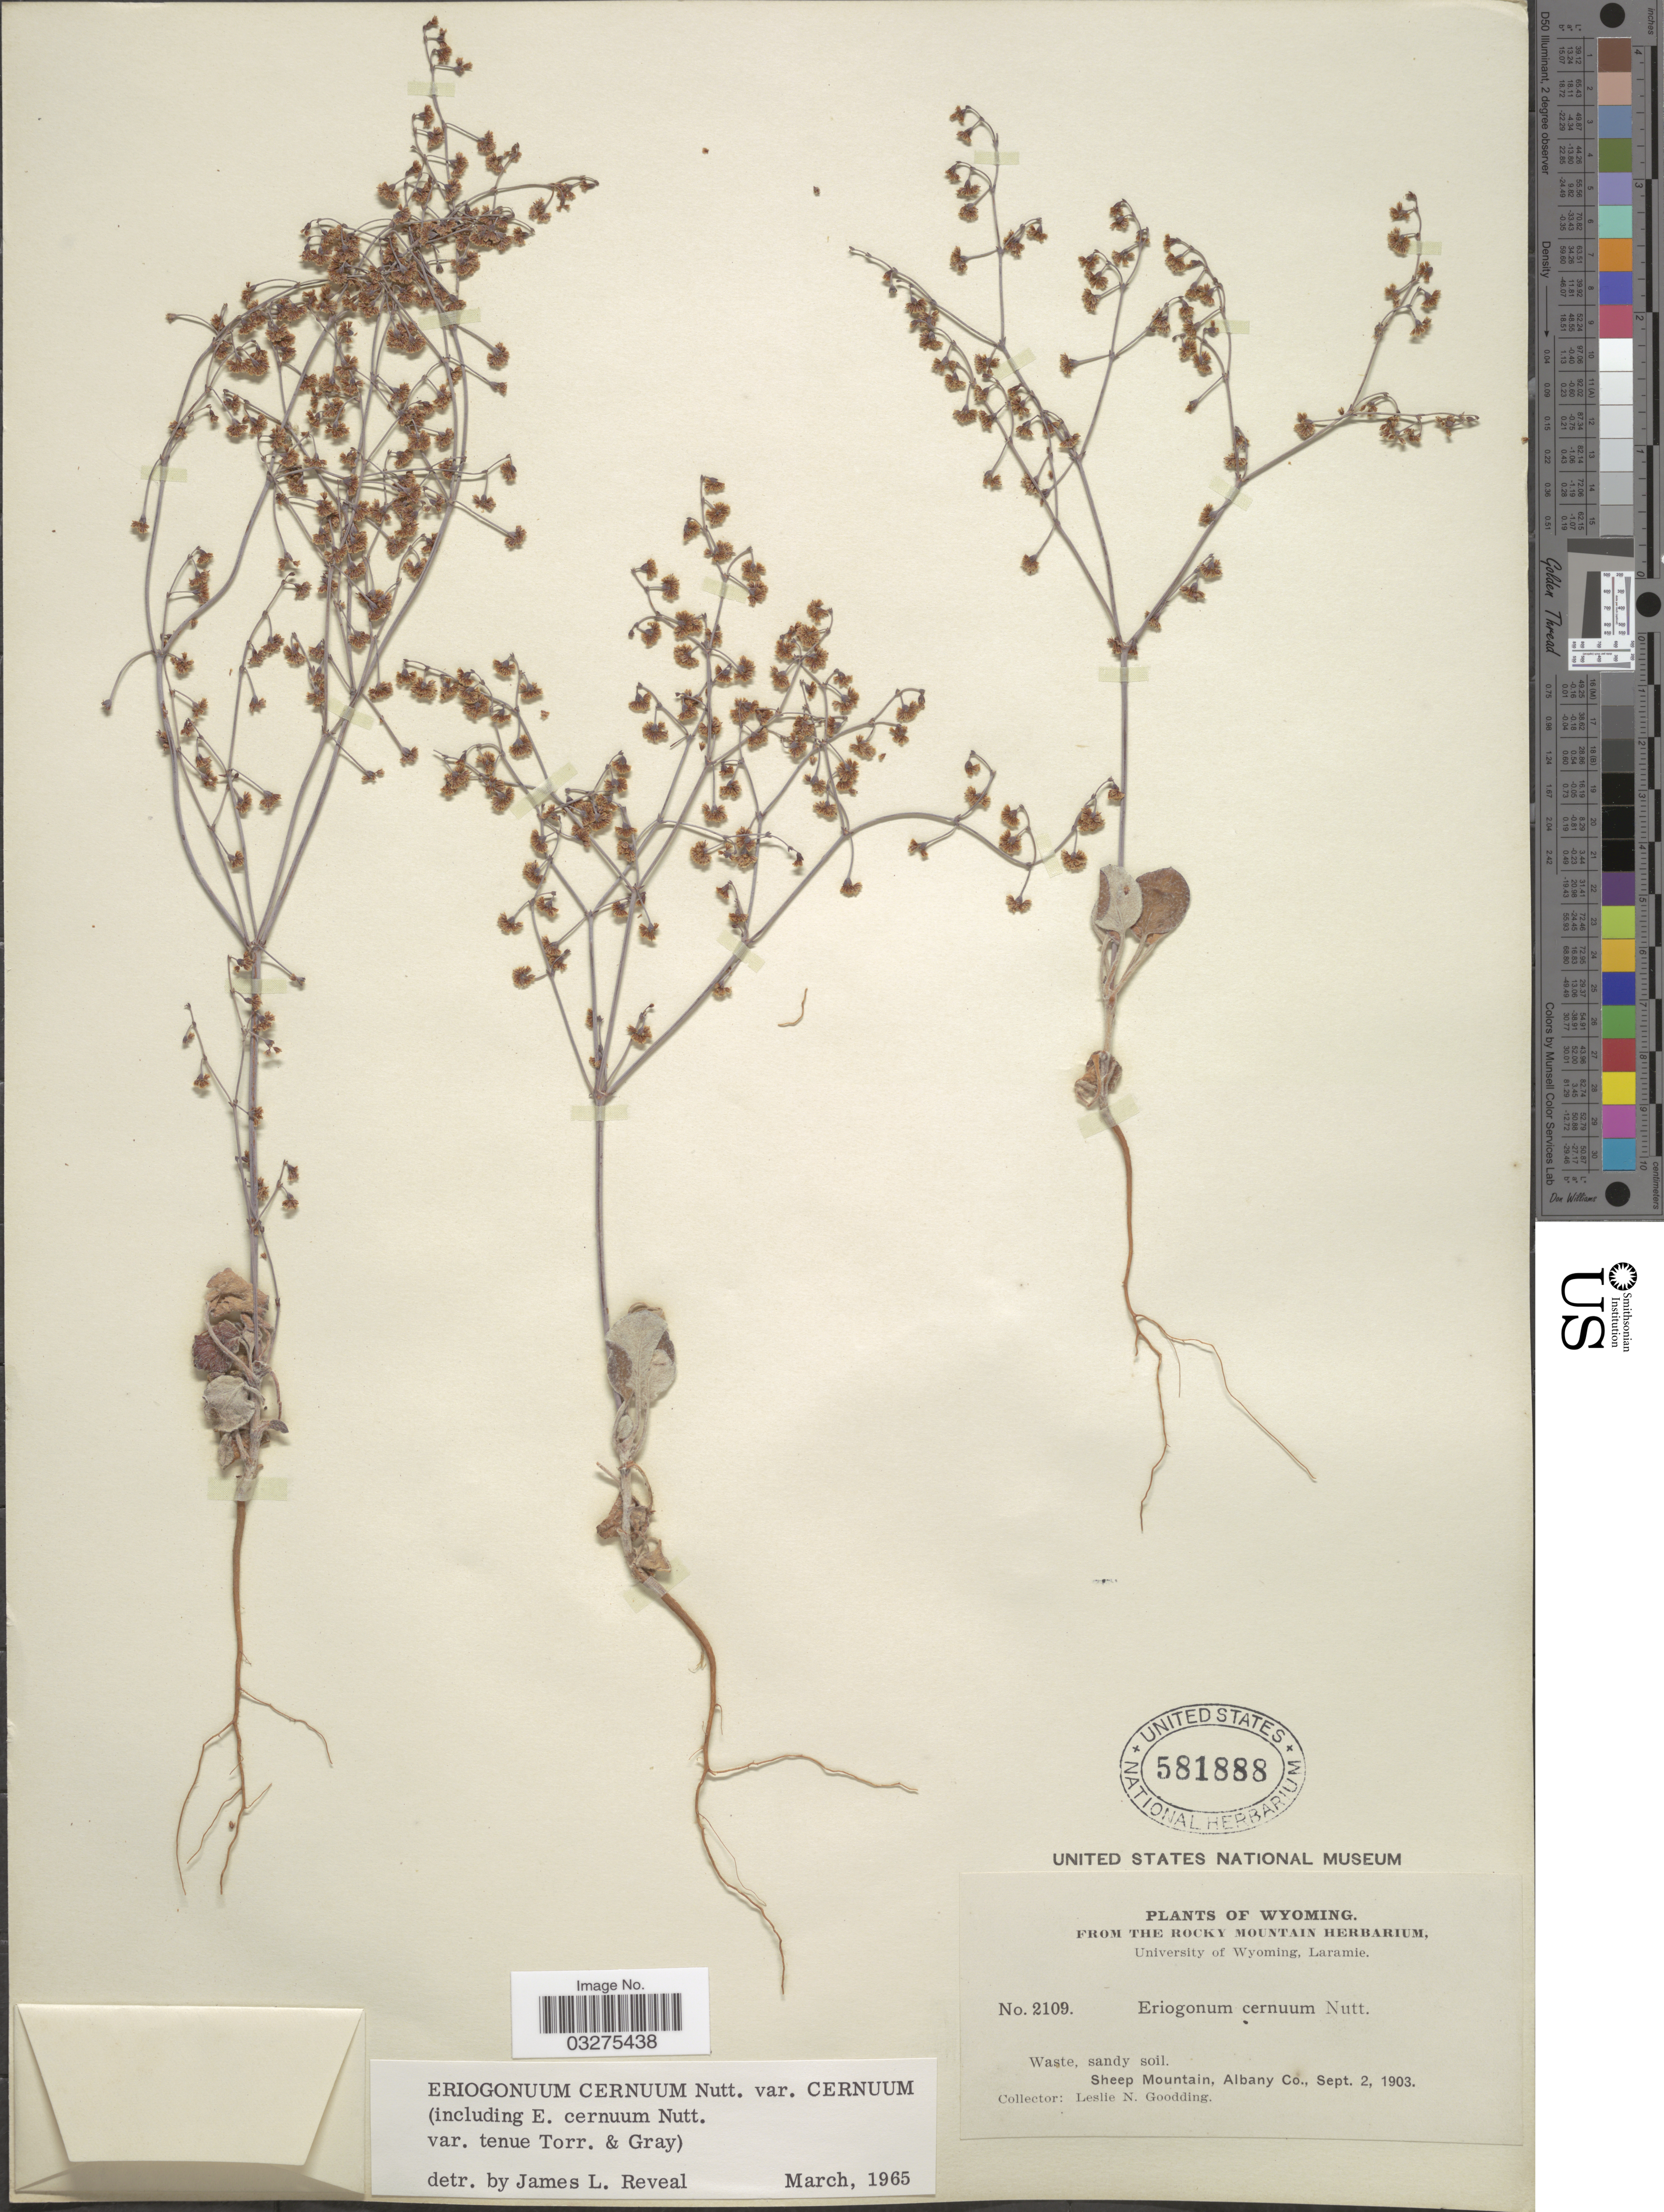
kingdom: Plantae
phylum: Tracheophyta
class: Magnoliopsida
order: Caryophyllales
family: Polygonaceae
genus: Eriogonum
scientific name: Eriogonum cernuum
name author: Nutt.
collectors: L. N. Goodding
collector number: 2109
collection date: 1903-09-02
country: United States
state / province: Wyoming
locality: Sheep Mountain, Albany Co.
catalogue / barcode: US 581888